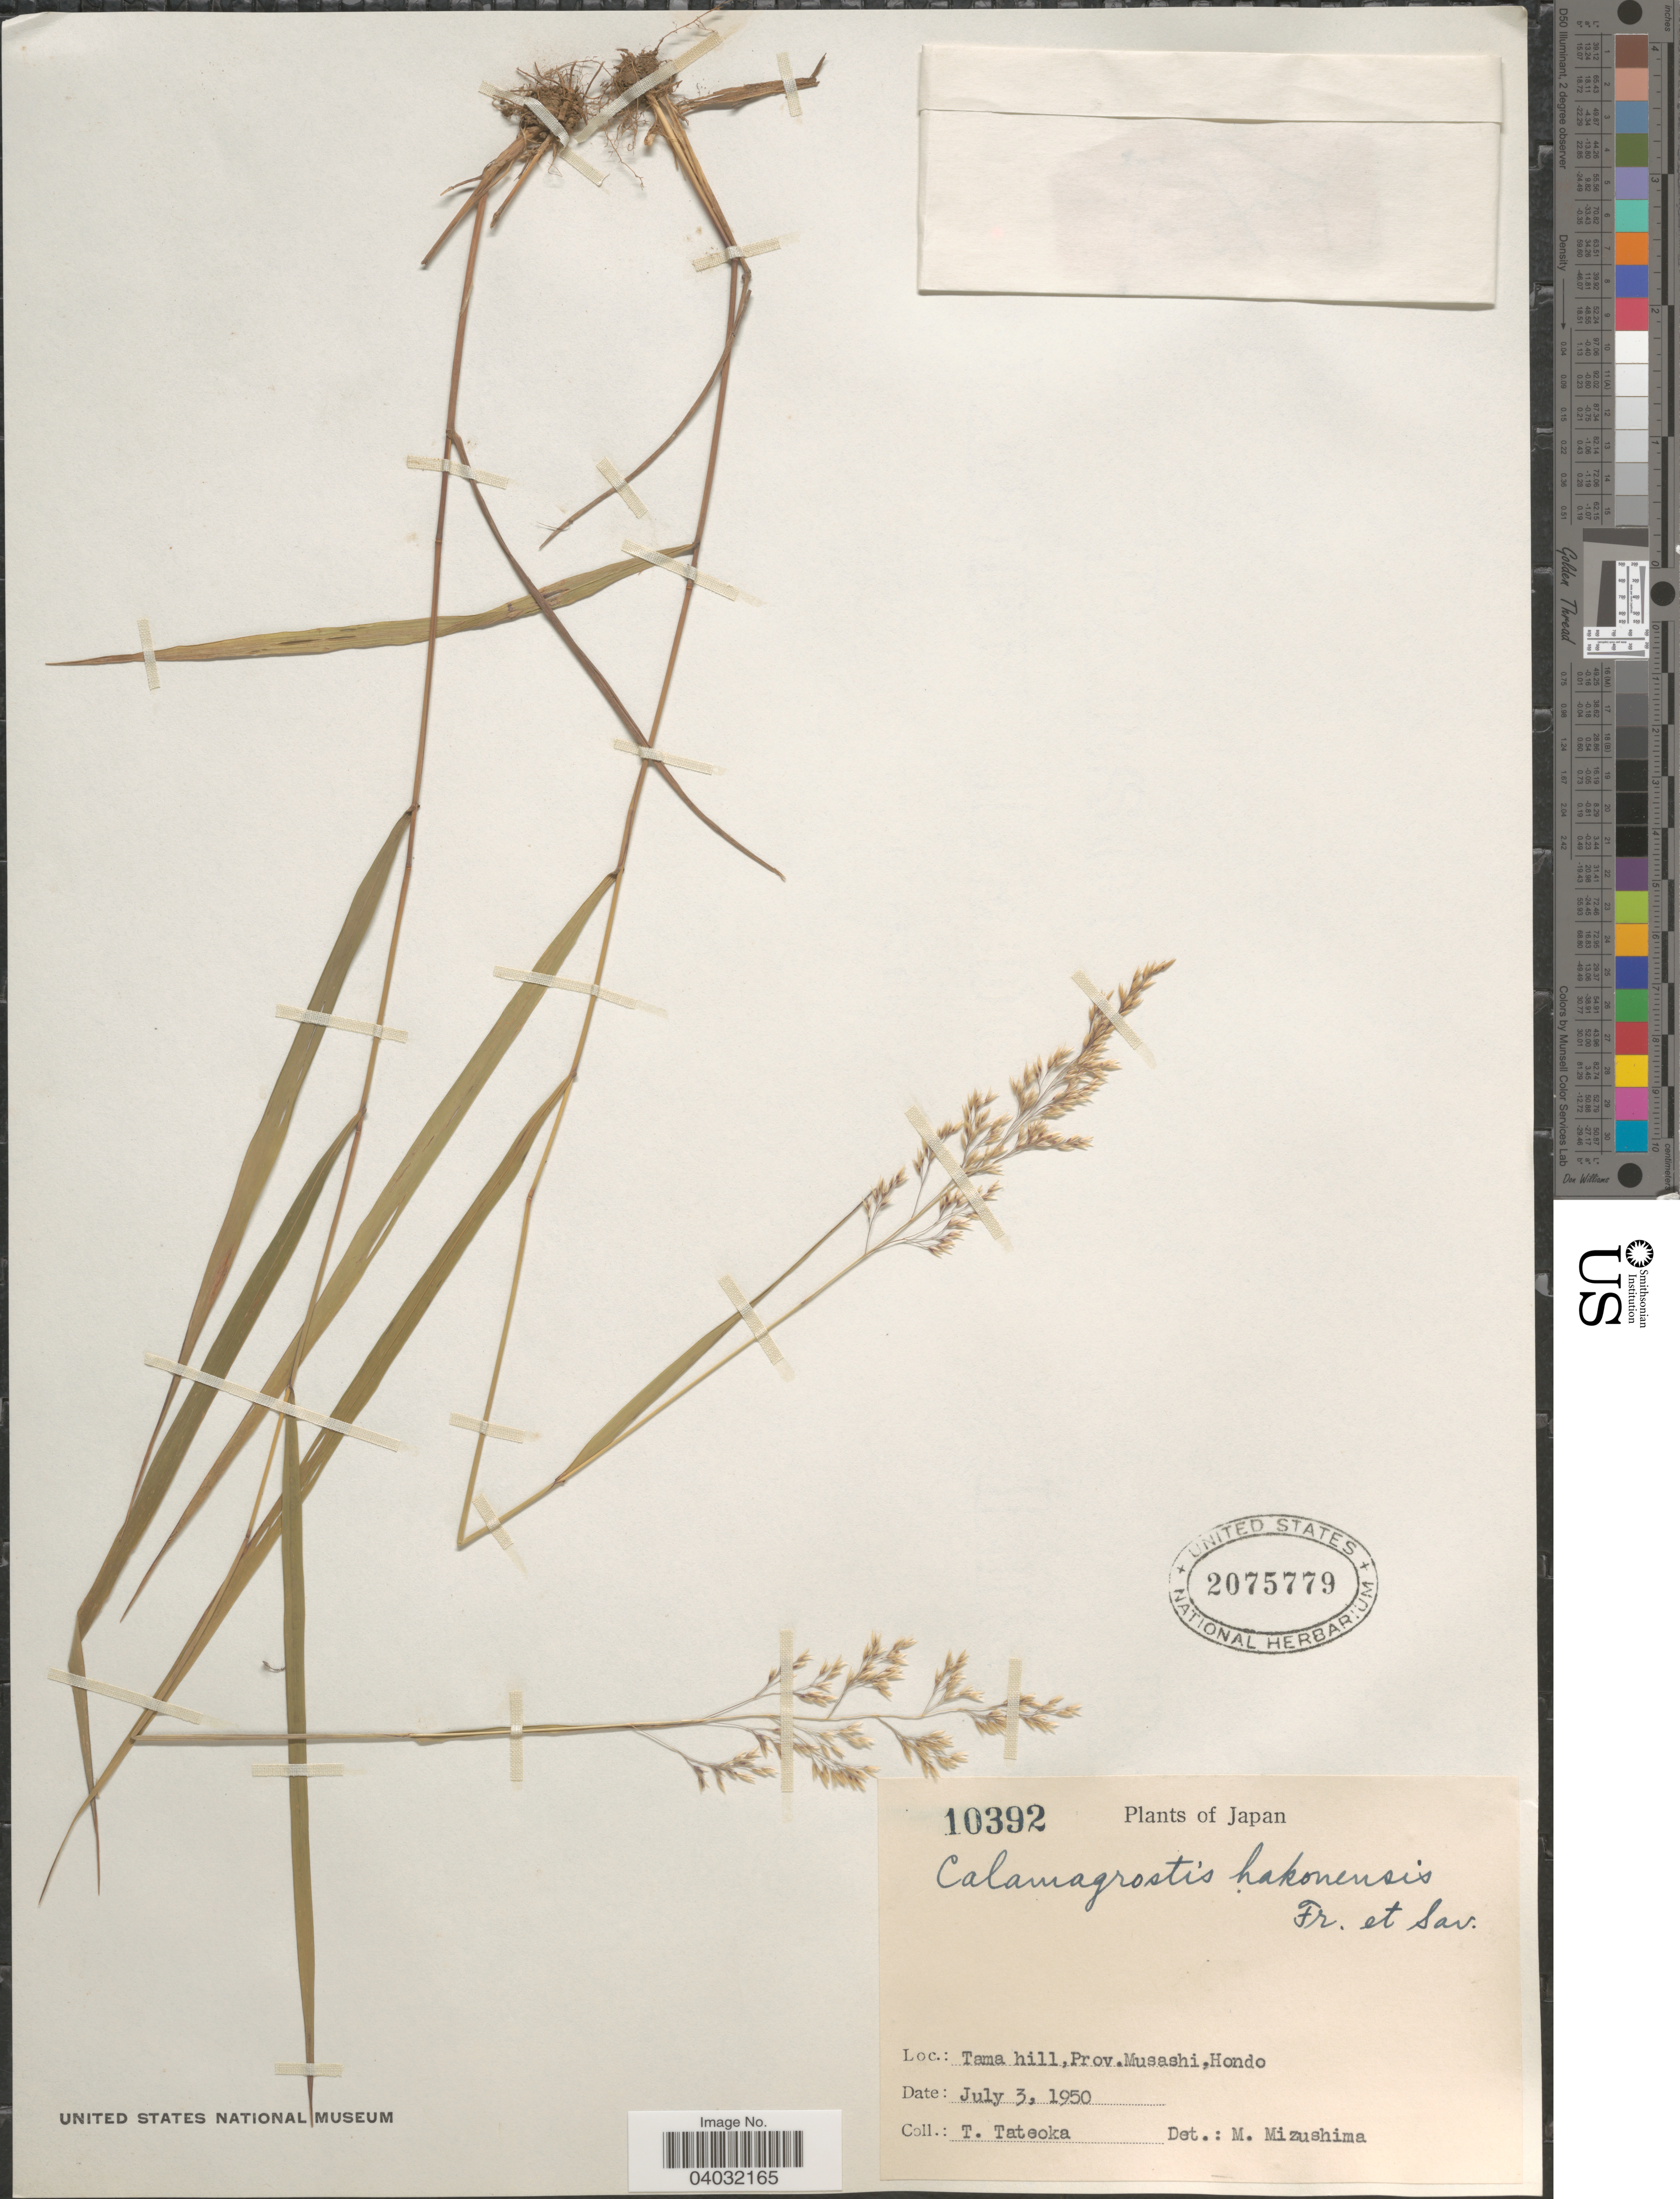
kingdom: Plantae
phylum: Tracheophyta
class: Liliopsida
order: Poales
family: Poaceae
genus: Calamagrostis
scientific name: Calamagrostis hakonensis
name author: Franch. & Sav.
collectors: T. Tateoka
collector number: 10392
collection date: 1950-07-03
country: Japan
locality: Tama hill, Prov. Musashi, Hondo.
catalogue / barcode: US 2075779